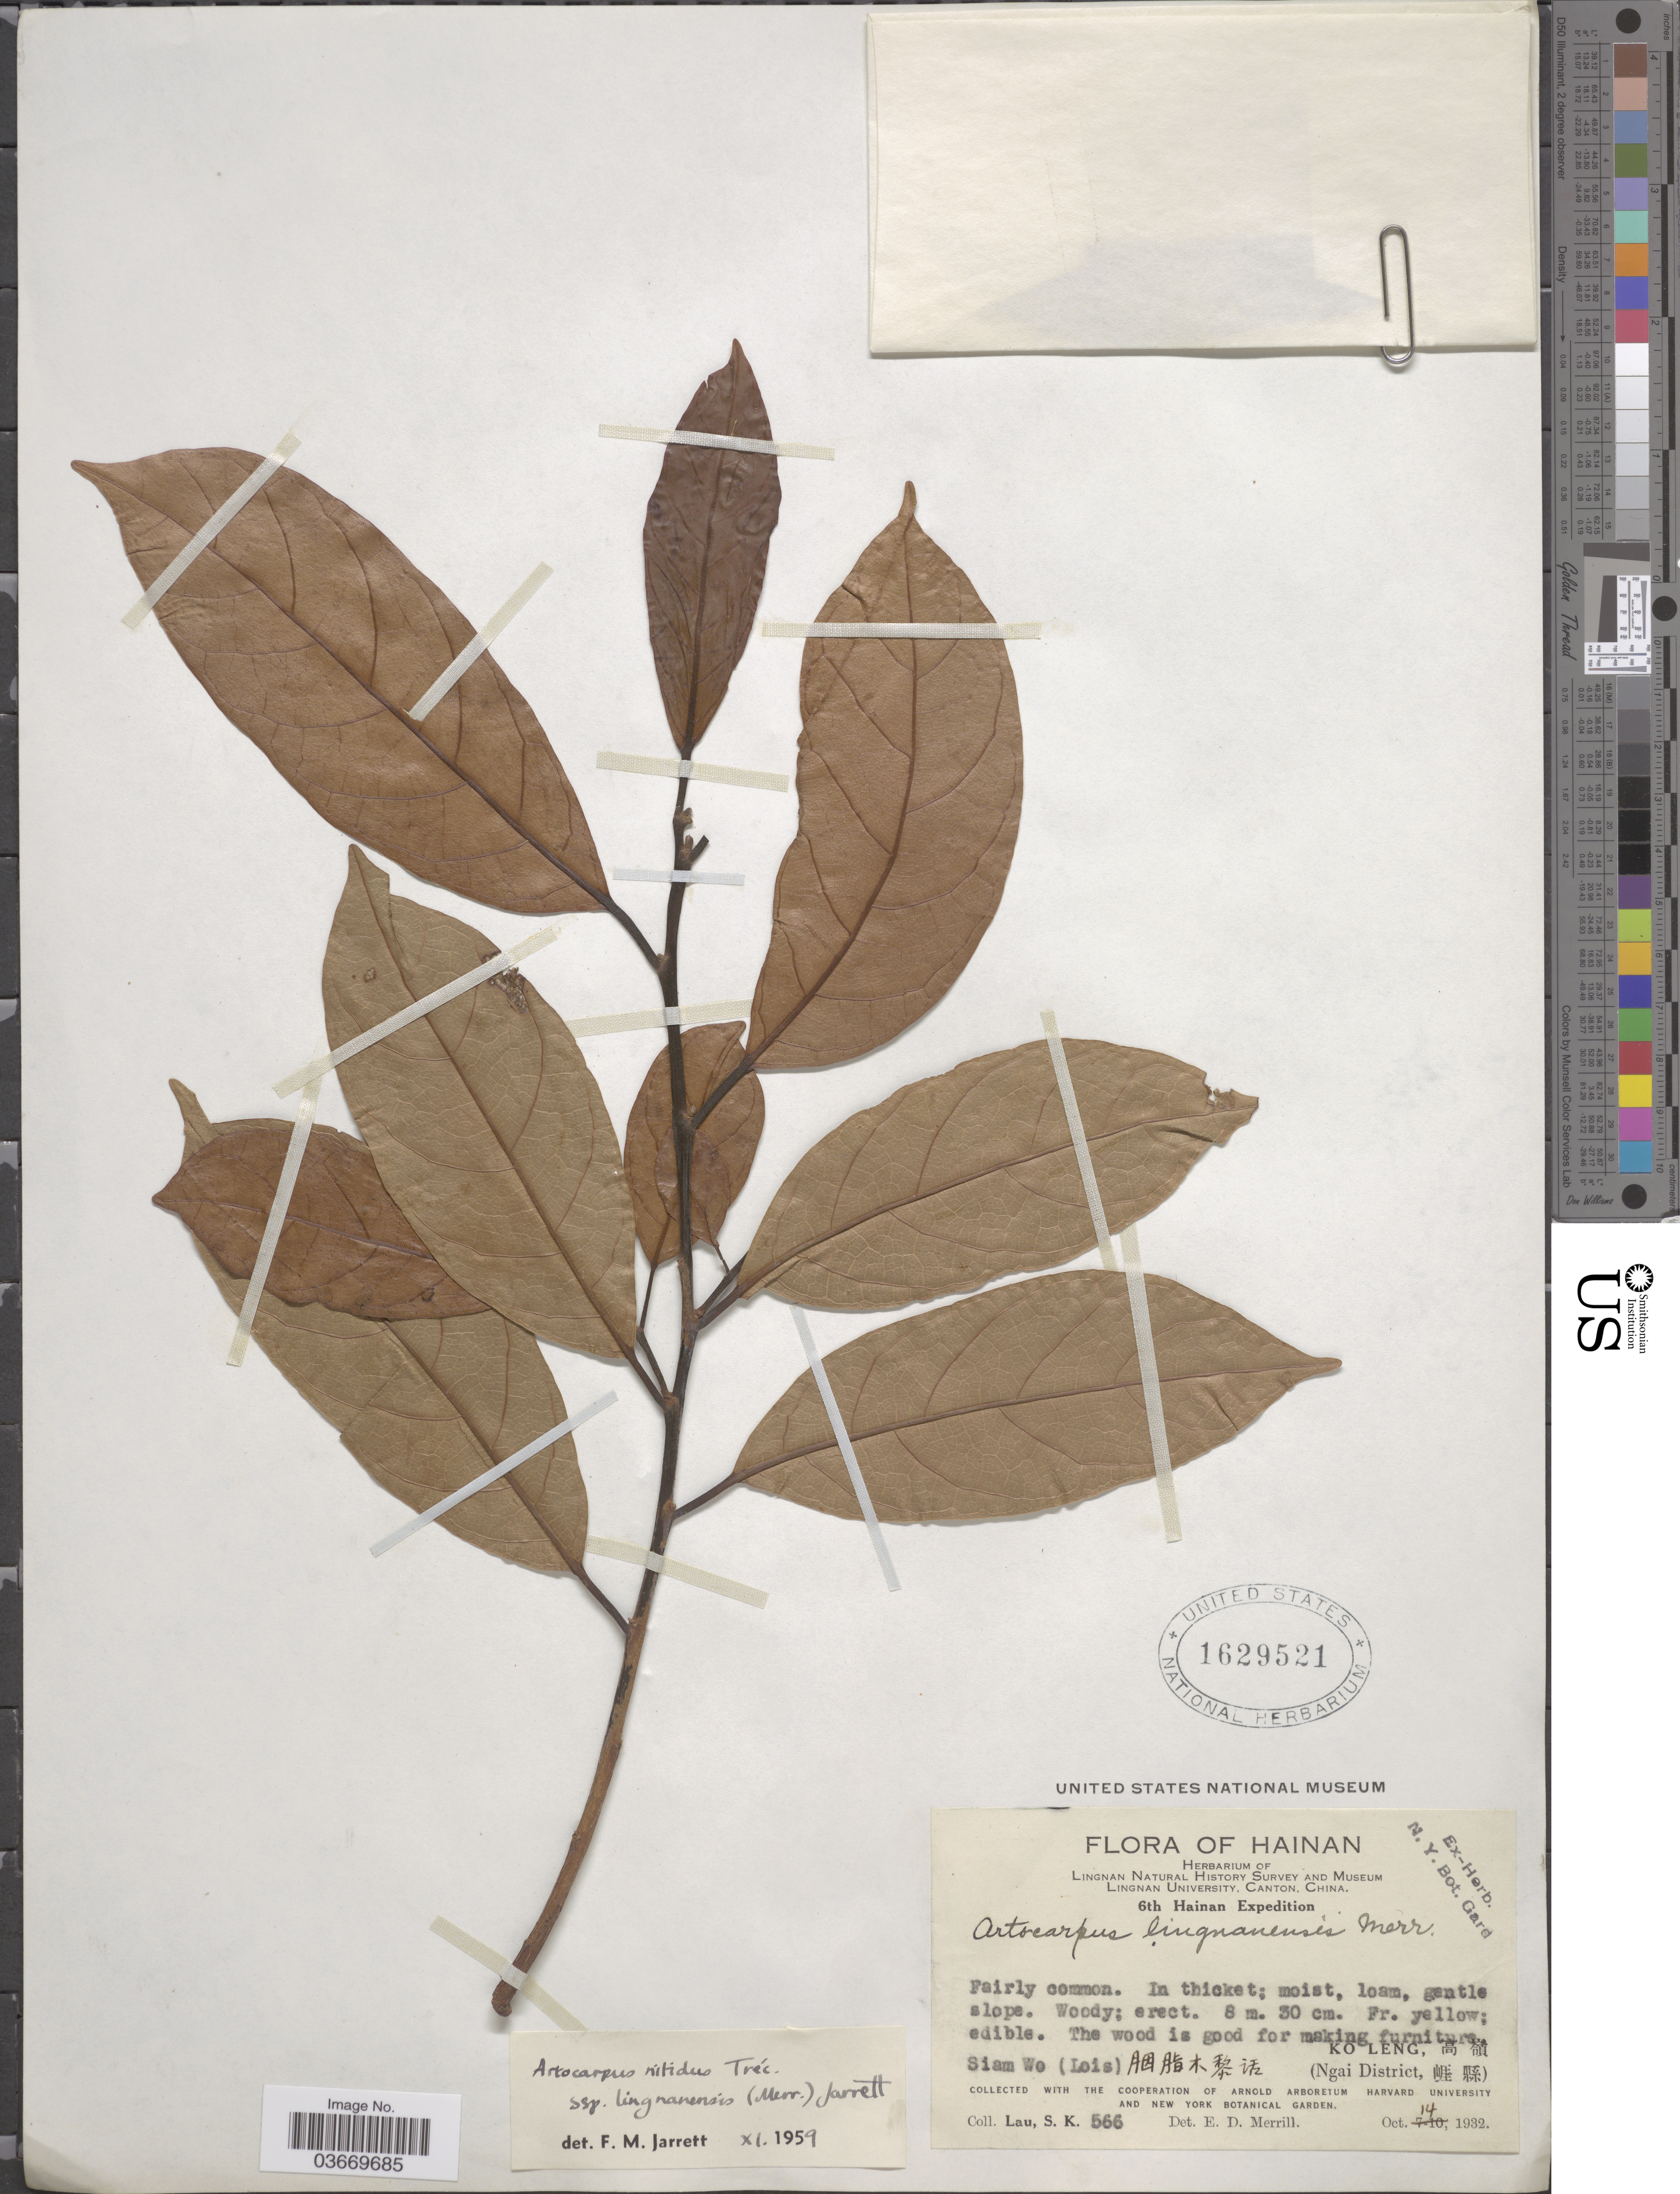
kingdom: Plantae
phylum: Tracheophyta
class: Magnoliopsida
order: Rosales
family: Moraceae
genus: Artocarpus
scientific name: Artocarpus nitidus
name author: Trécul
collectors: S. K. Lau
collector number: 566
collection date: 1932-10-14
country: China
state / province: Hainan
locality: In thicket; moistloam, gentle slope. Ko Leng (Ngai District) Siam Wo (Lois).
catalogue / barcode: US 1629521